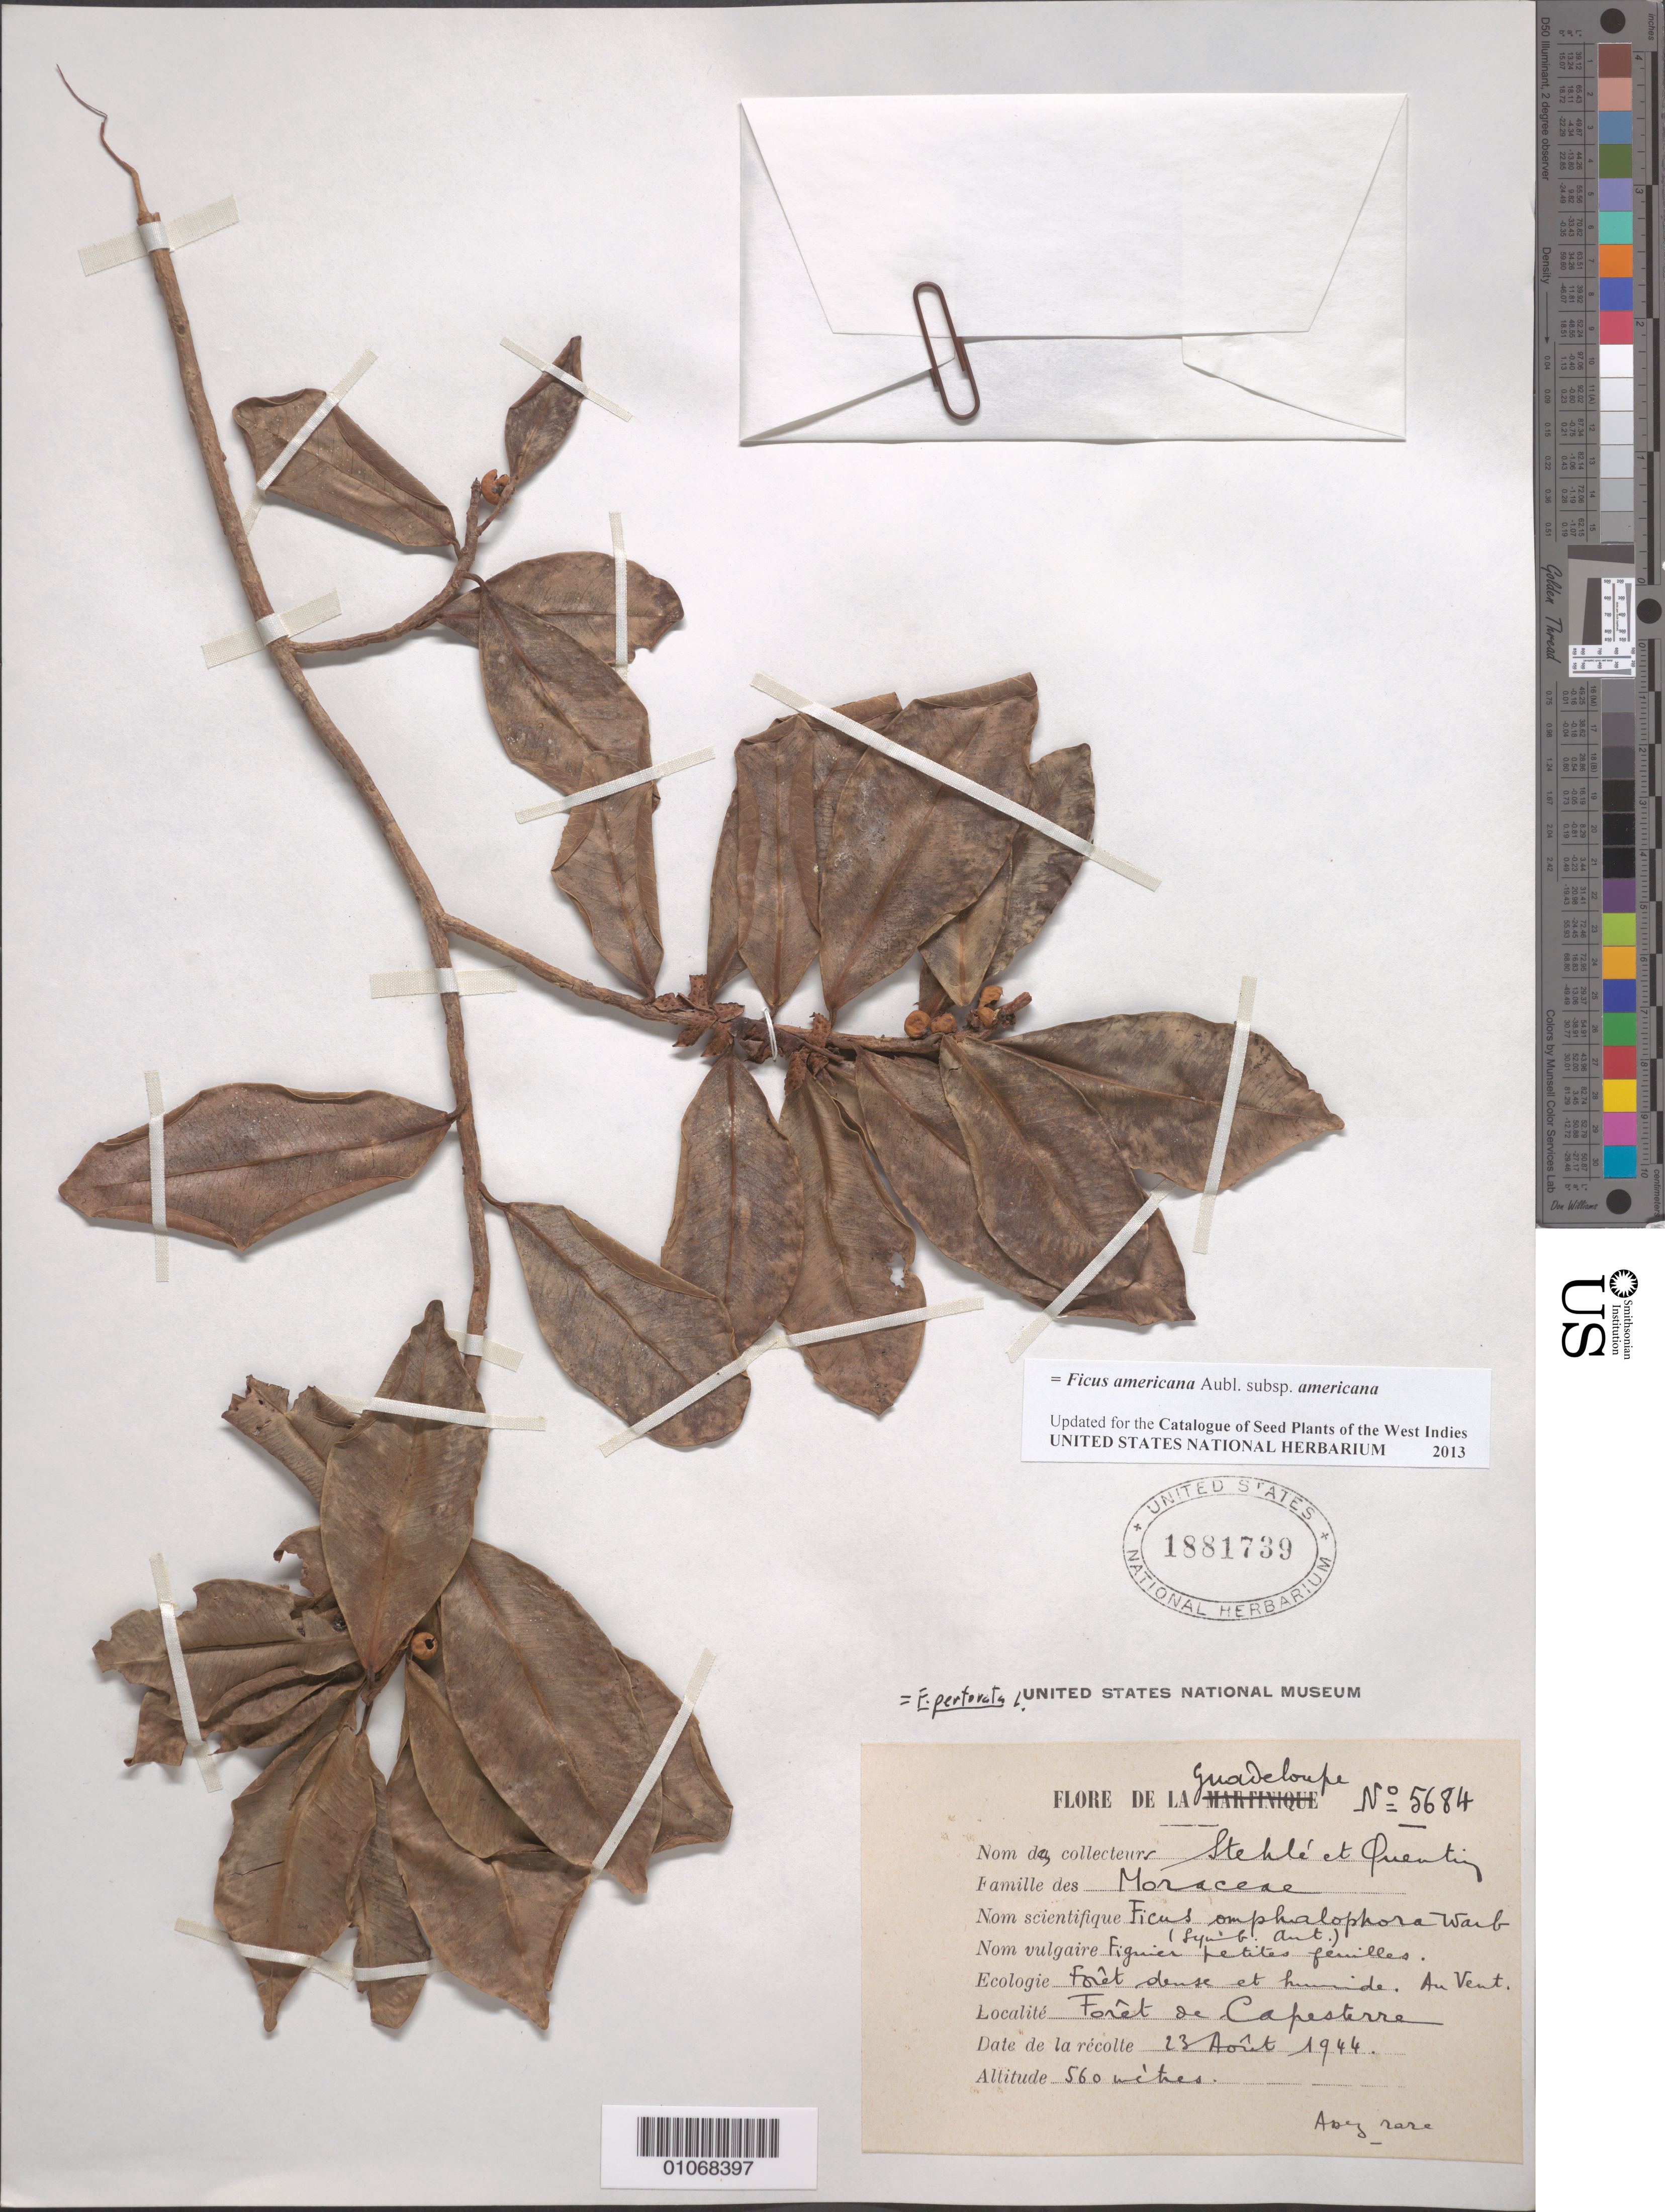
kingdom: Plantae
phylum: Tracheophyta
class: Magnoliopsida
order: Rosales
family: Moraceae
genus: Ficus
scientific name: Ficus perforata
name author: L.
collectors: H. Stehlé & R. Quentin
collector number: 5684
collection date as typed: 23 Aug 1944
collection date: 1944-08-23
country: Guadeloupe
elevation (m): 560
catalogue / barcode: US 1881739